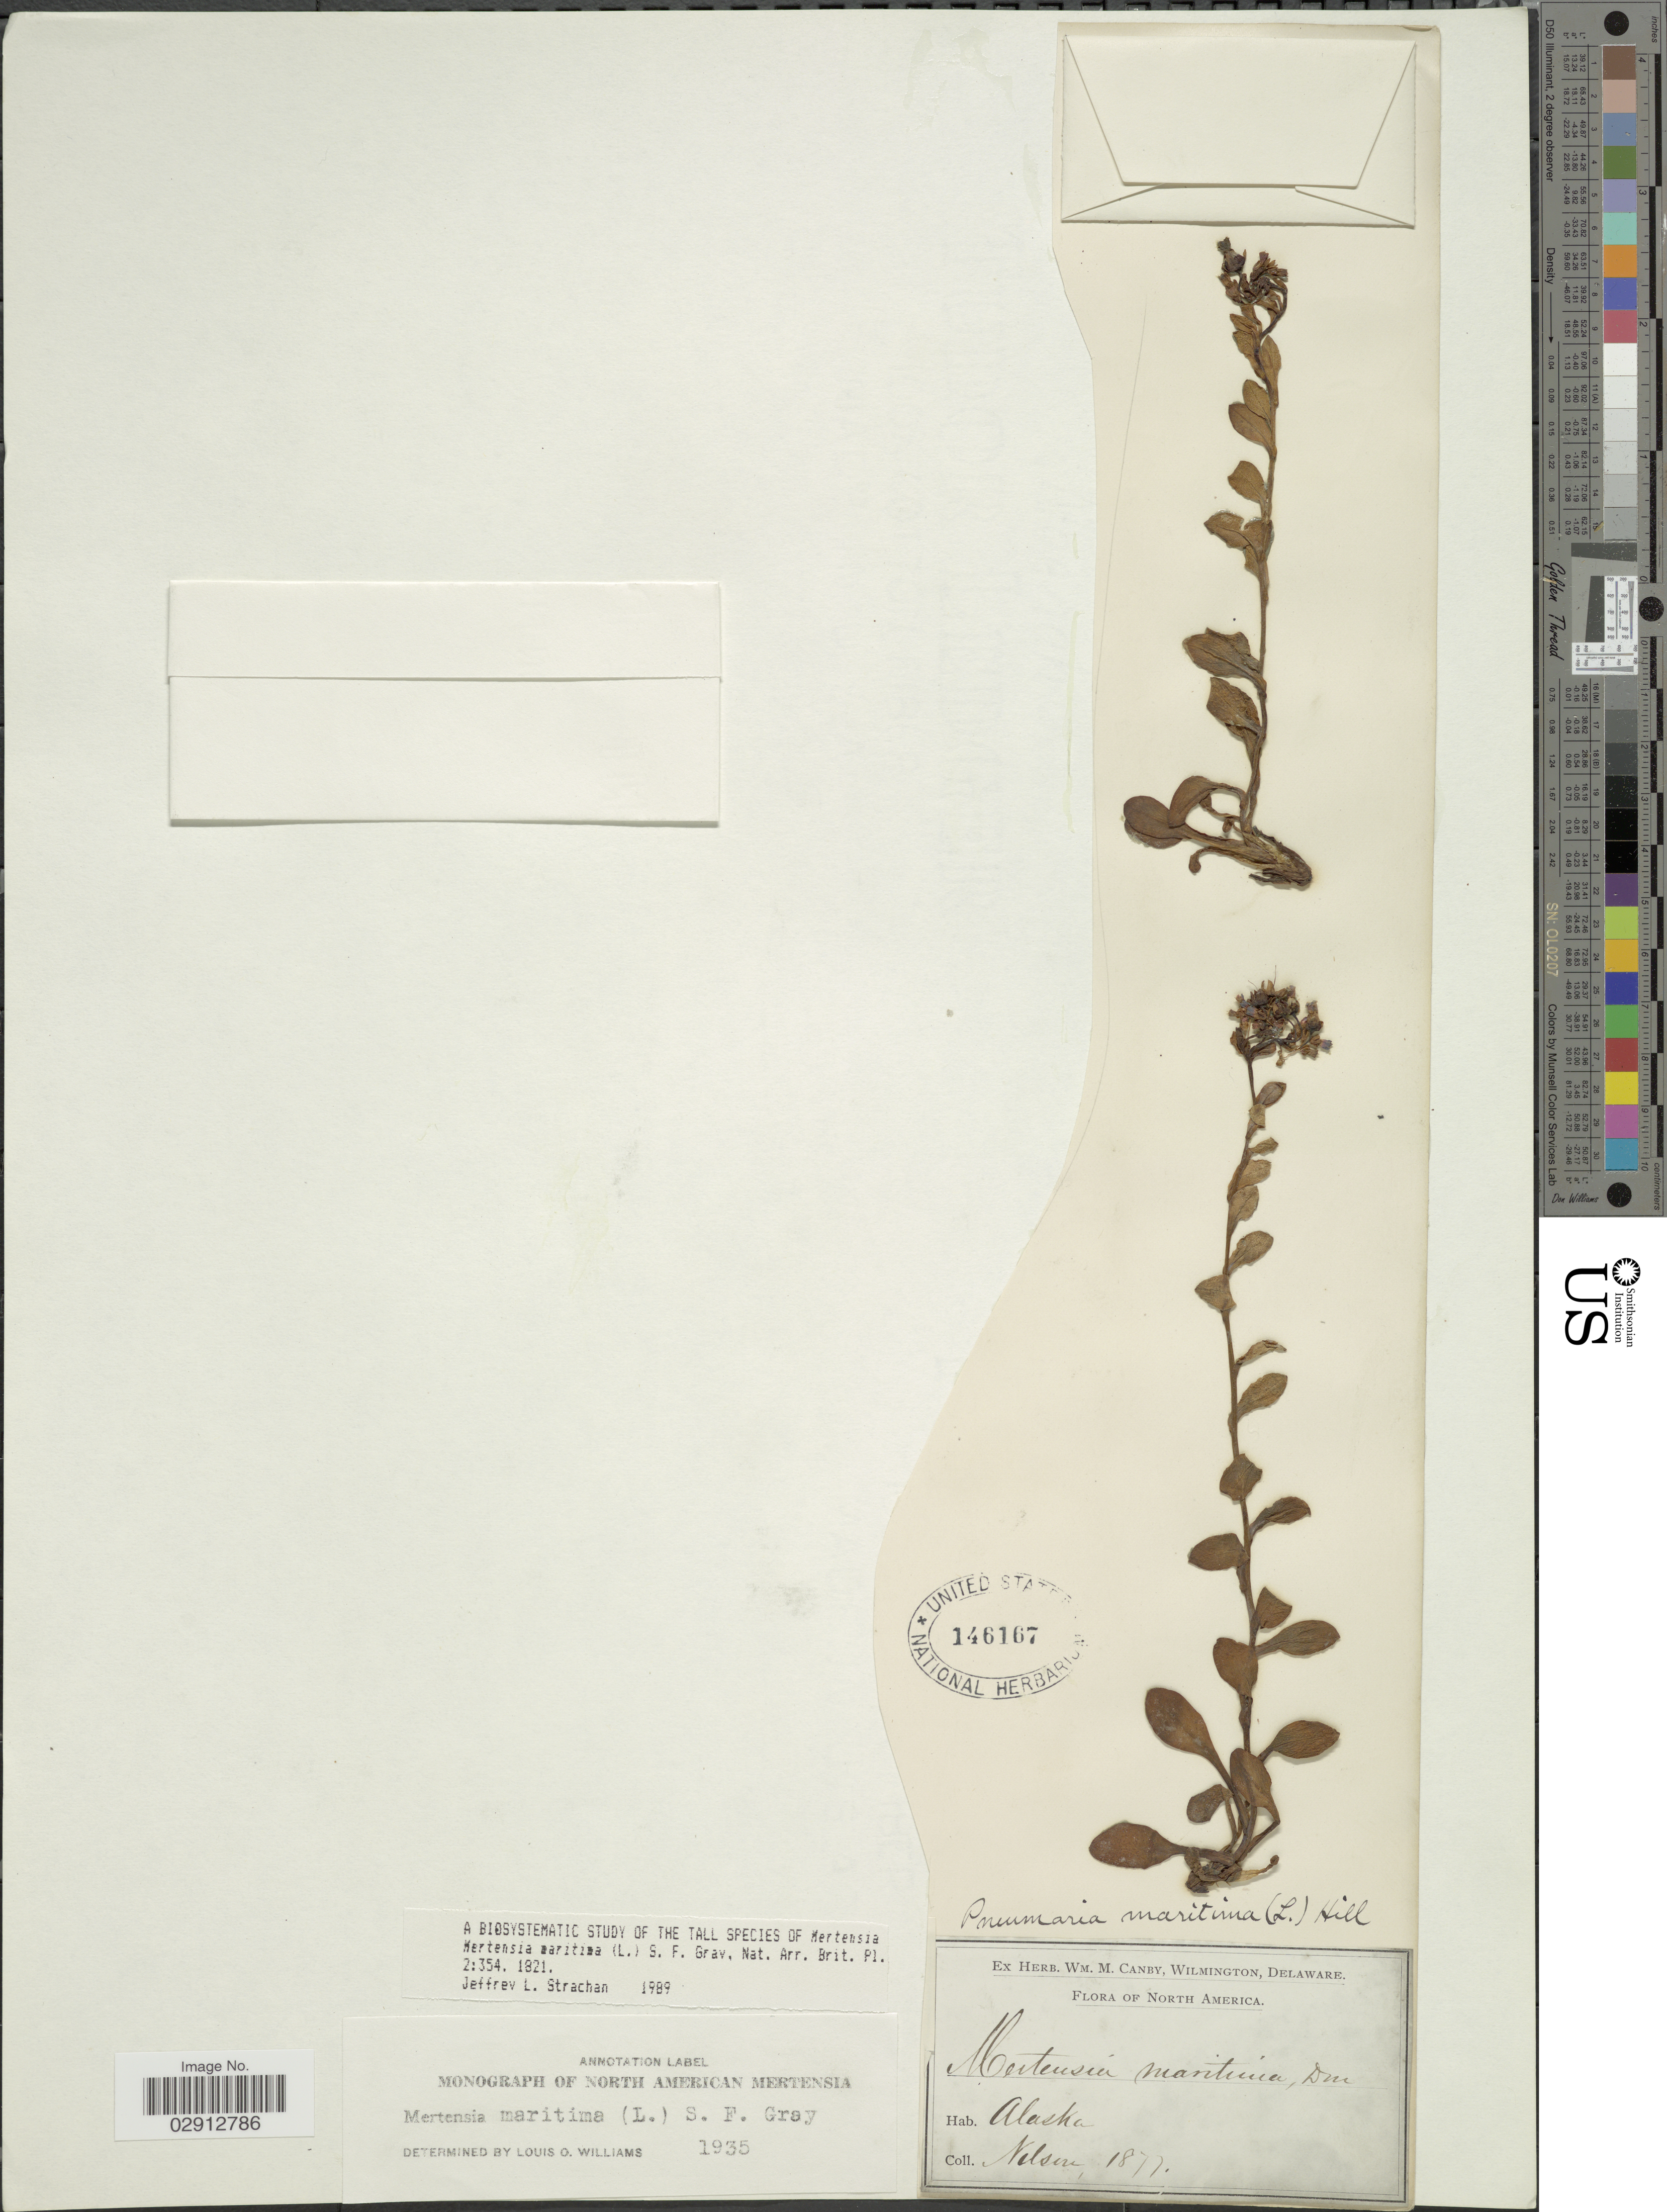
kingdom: Plantae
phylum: Tracheophyta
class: Magnoliopsida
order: Boraginales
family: Boraginaceae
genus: Mertensia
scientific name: Mertensia maritima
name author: (L.) S.F. Gray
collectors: Nelson, --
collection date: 1877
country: United States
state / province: Alaska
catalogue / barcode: US 146167